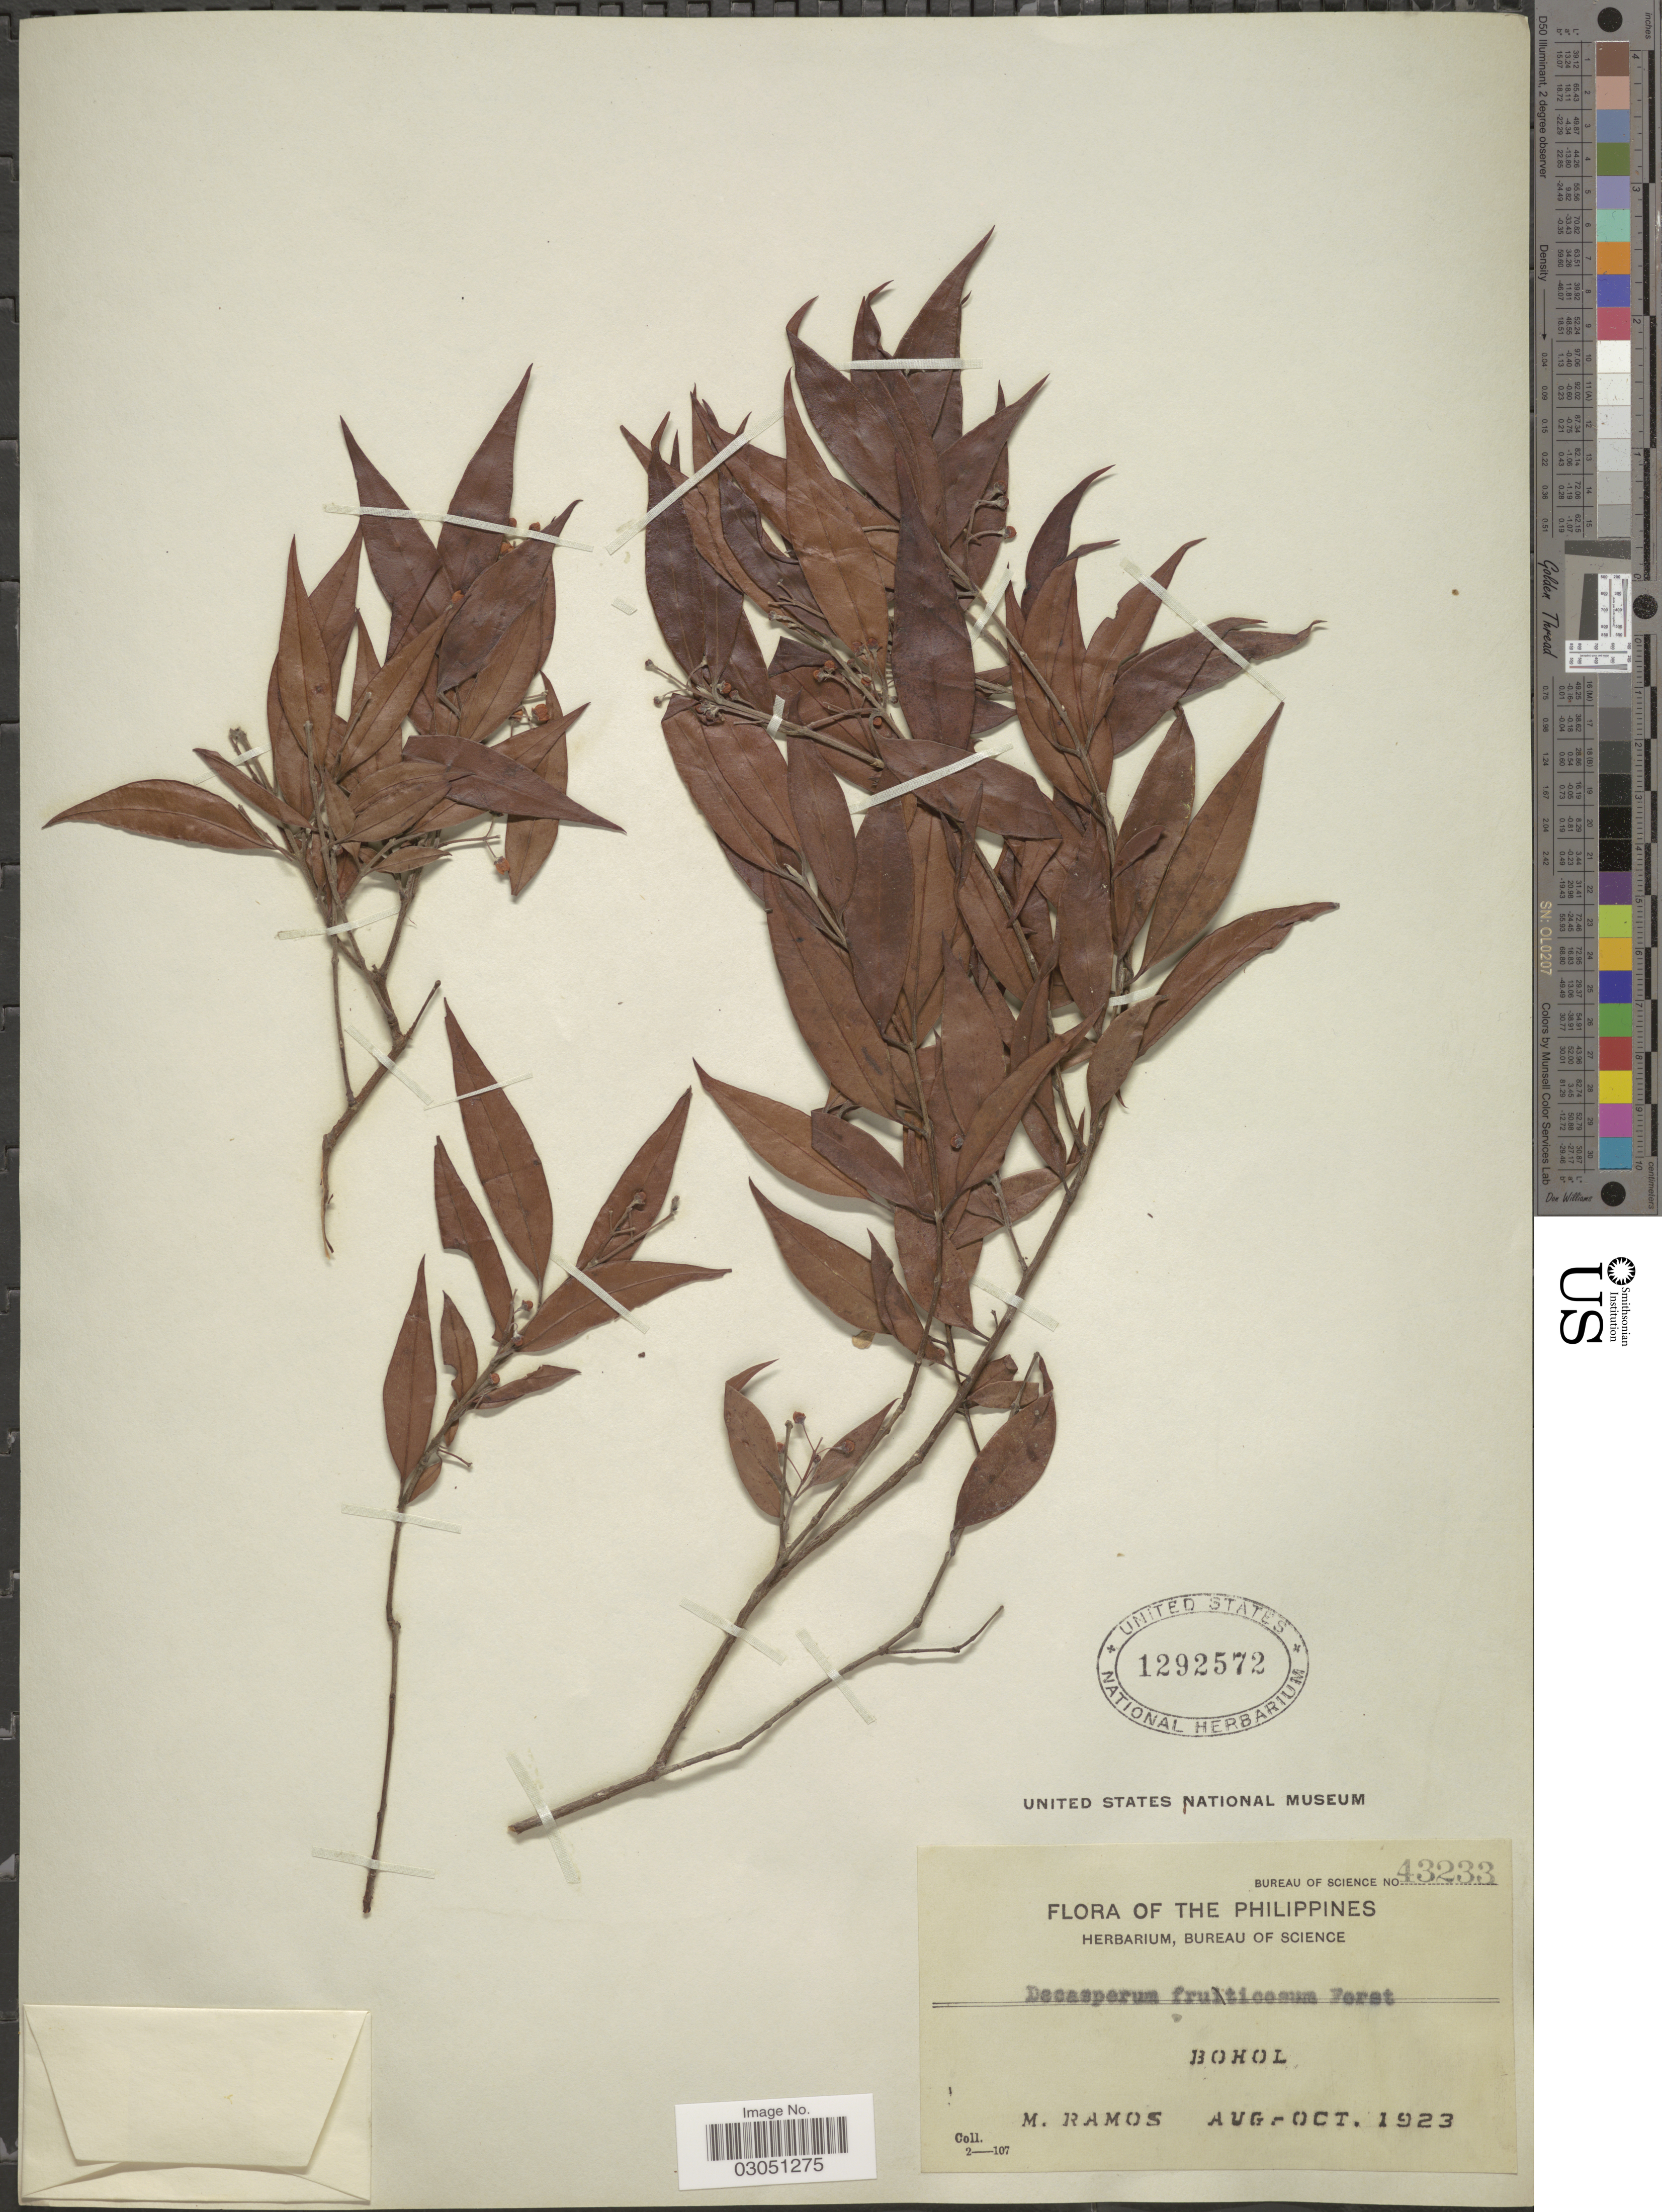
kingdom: Plantae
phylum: Tracheophyta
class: Magnoliopsida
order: Myrtales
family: Myrtaceae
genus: Decaspermum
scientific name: Decaspermum fruticosum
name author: J.R. Forst. & G. Forst.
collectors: M. Ramos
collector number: Bureau of science 43233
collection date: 1923-08/1923-10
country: Philippines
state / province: Central Visayas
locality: Bohol.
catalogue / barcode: US 1292572